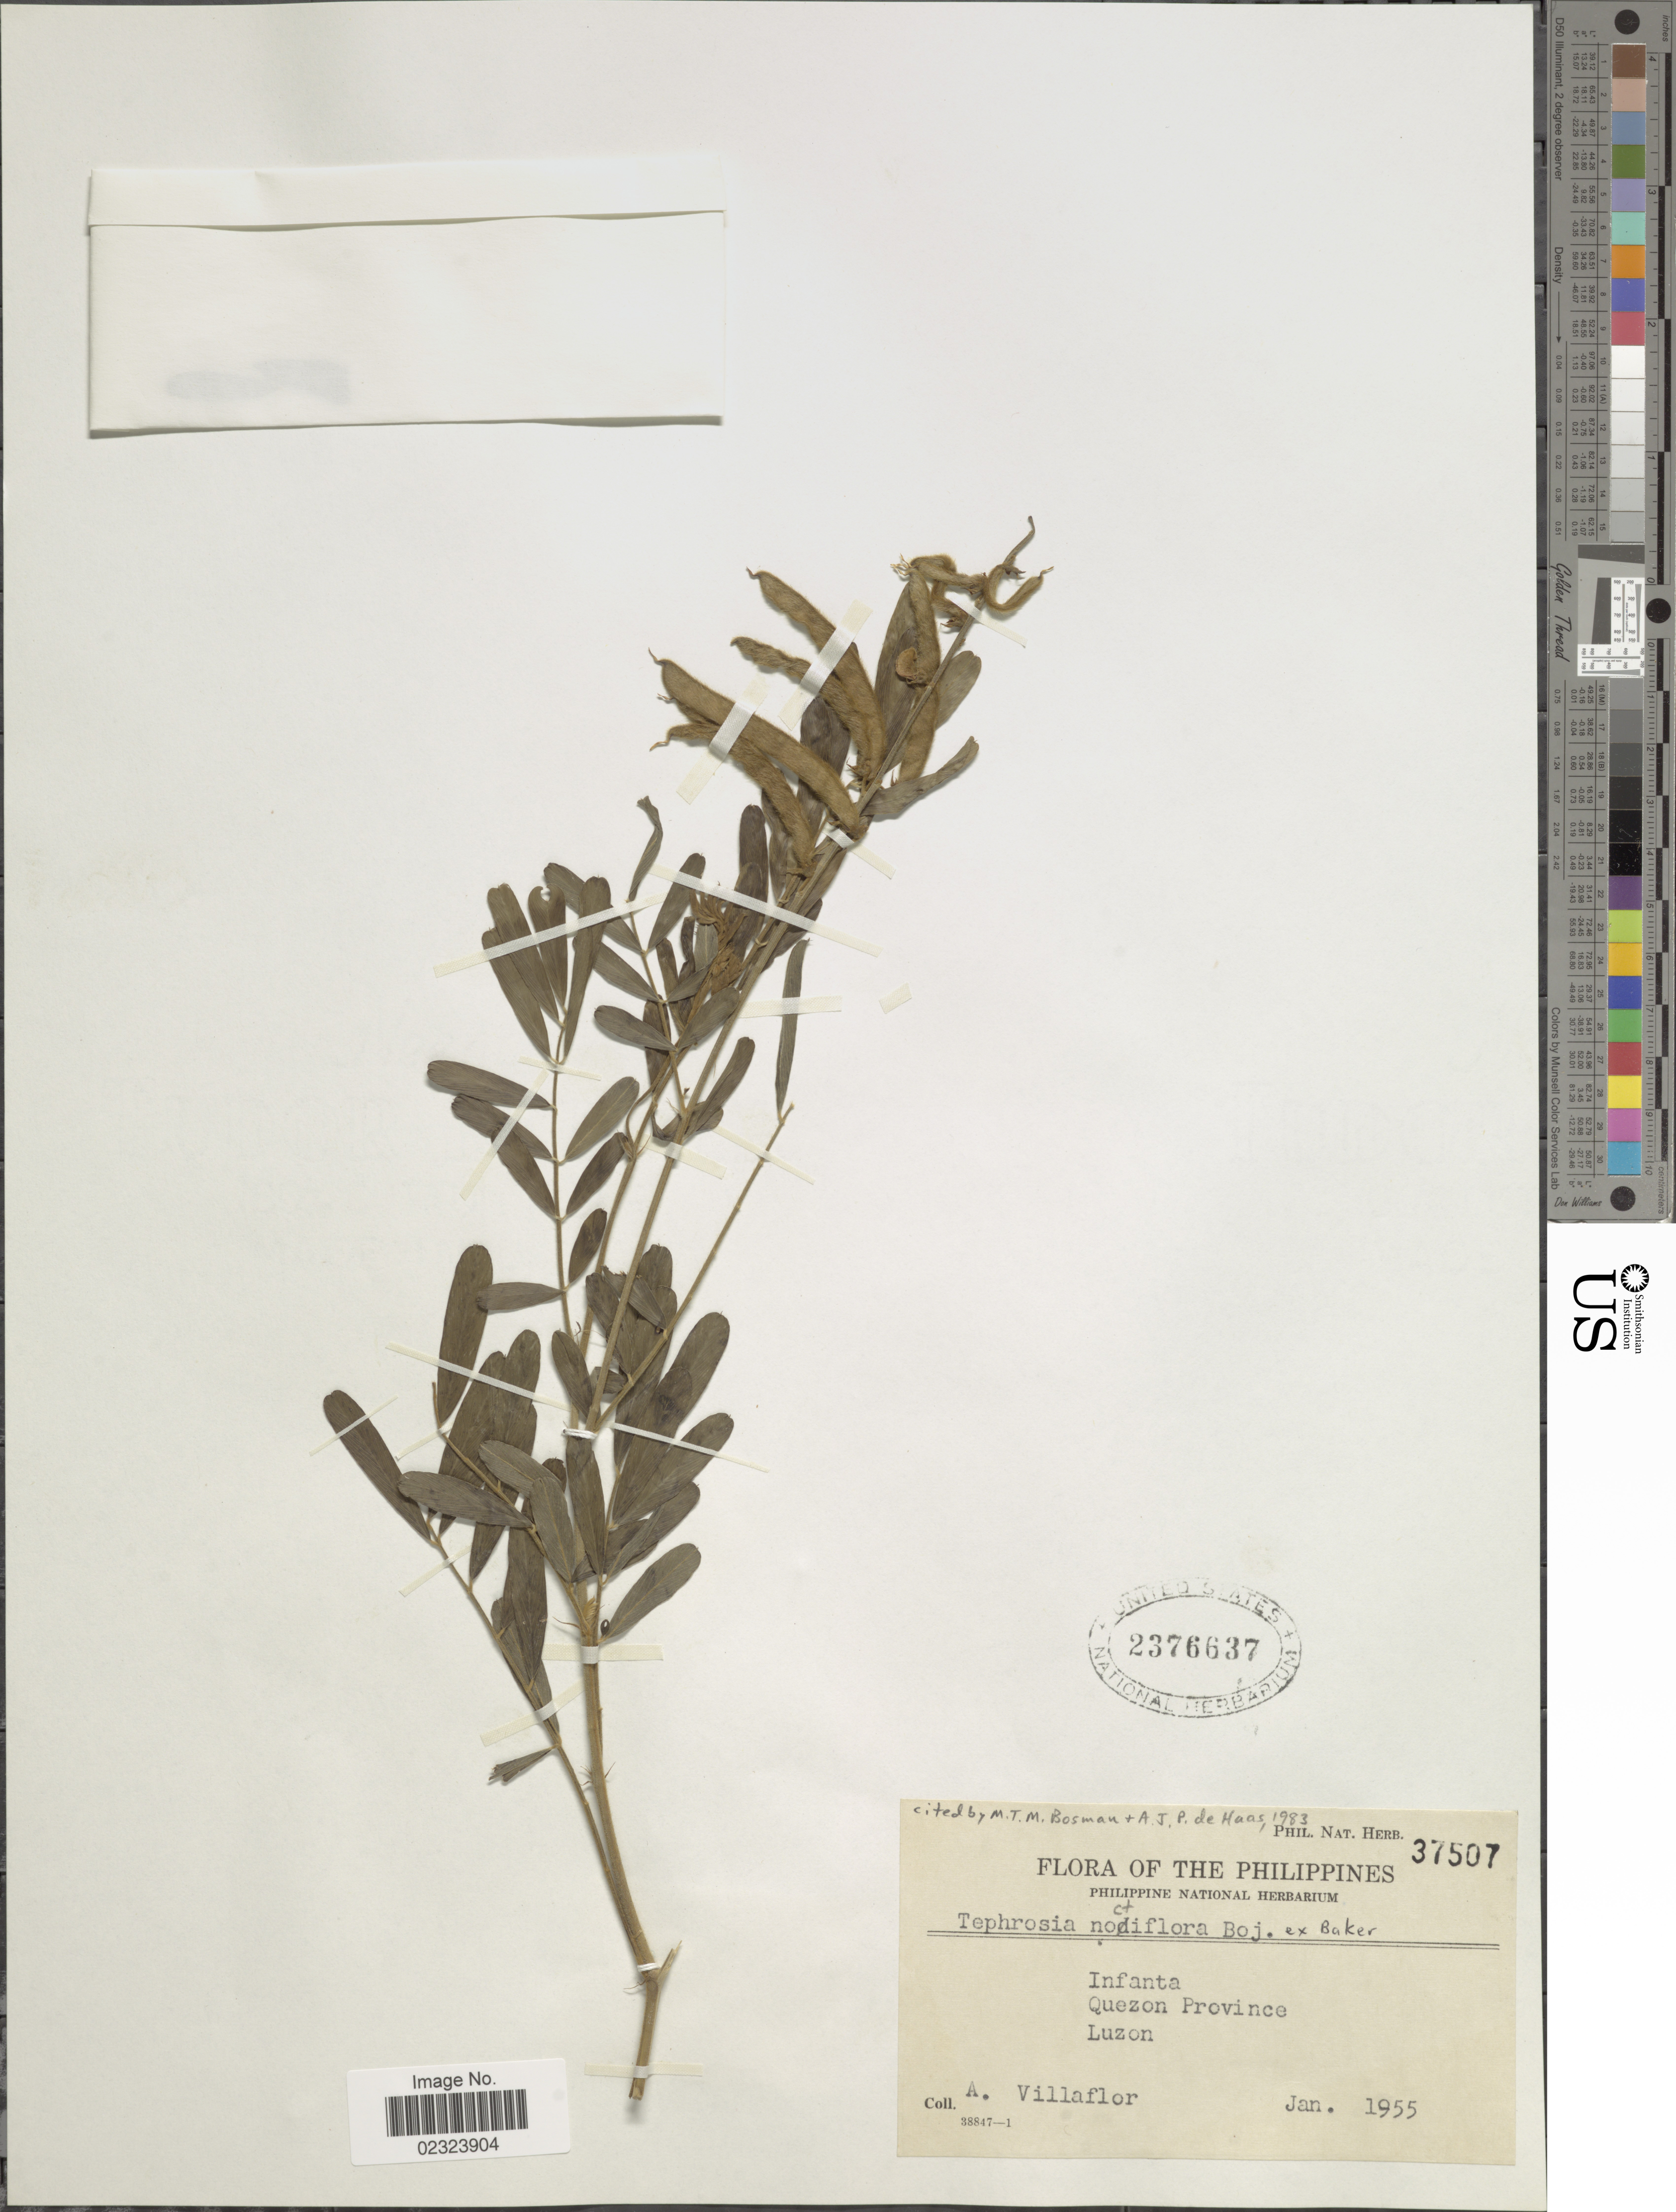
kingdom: Plantae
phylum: Tracheophyta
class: Magnoliopsida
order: Fabales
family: Fabaceae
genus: Tephrosia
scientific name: Tephrosia noctiflora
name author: Bojer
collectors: A. Villaflor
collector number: Phil. Nat. Herb. 37507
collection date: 1955-01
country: Philippines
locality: Infanta. Quezon Province. Luzon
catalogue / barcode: US 2376637